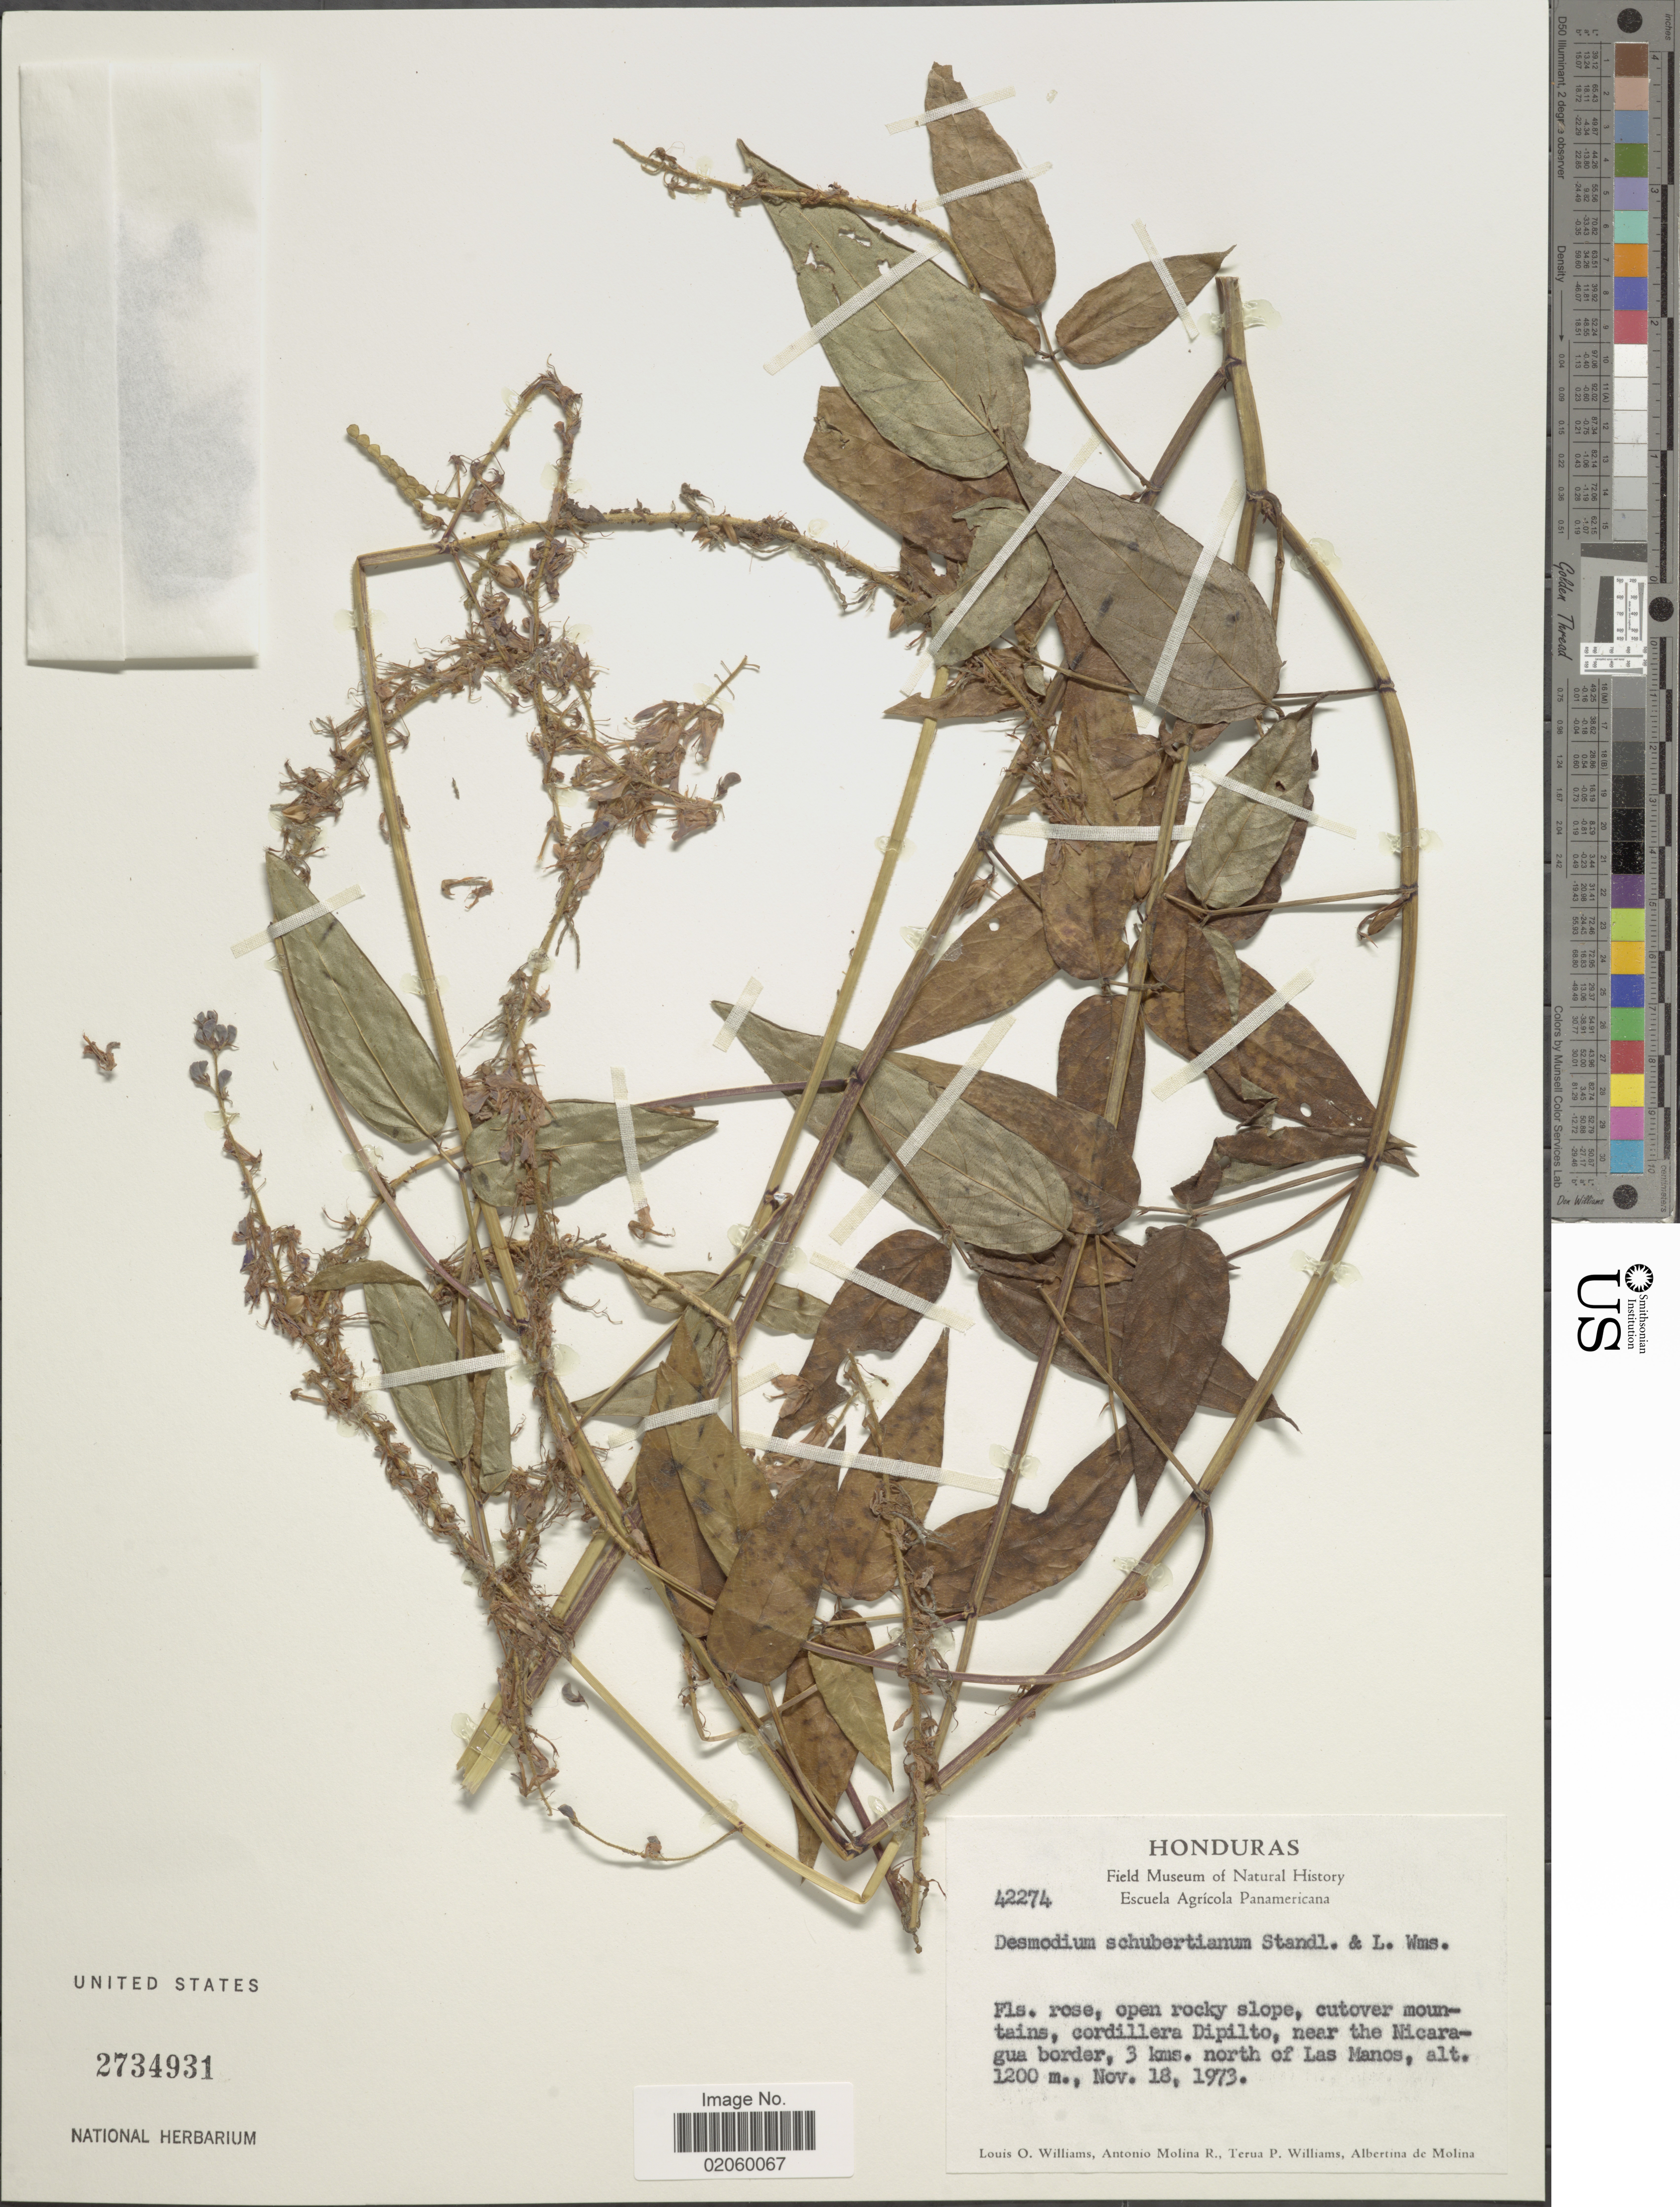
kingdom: Plantae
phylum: Tracheophyta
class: Magnoliopsida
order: Fabales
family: Fabaceae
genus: Desmodium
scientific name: Desmodium schubertianum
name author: Standl. & L.O. Williams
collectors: L. O. Williams, A. Molina R., T. P. Williams & A. R. Molina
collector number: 42274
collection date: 1973-11-18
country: Honduras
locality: Cordillera Dipilto, near the Nicaragua border, 3 kms. north of Las Manos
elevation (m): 1200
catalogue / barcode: US 2734931